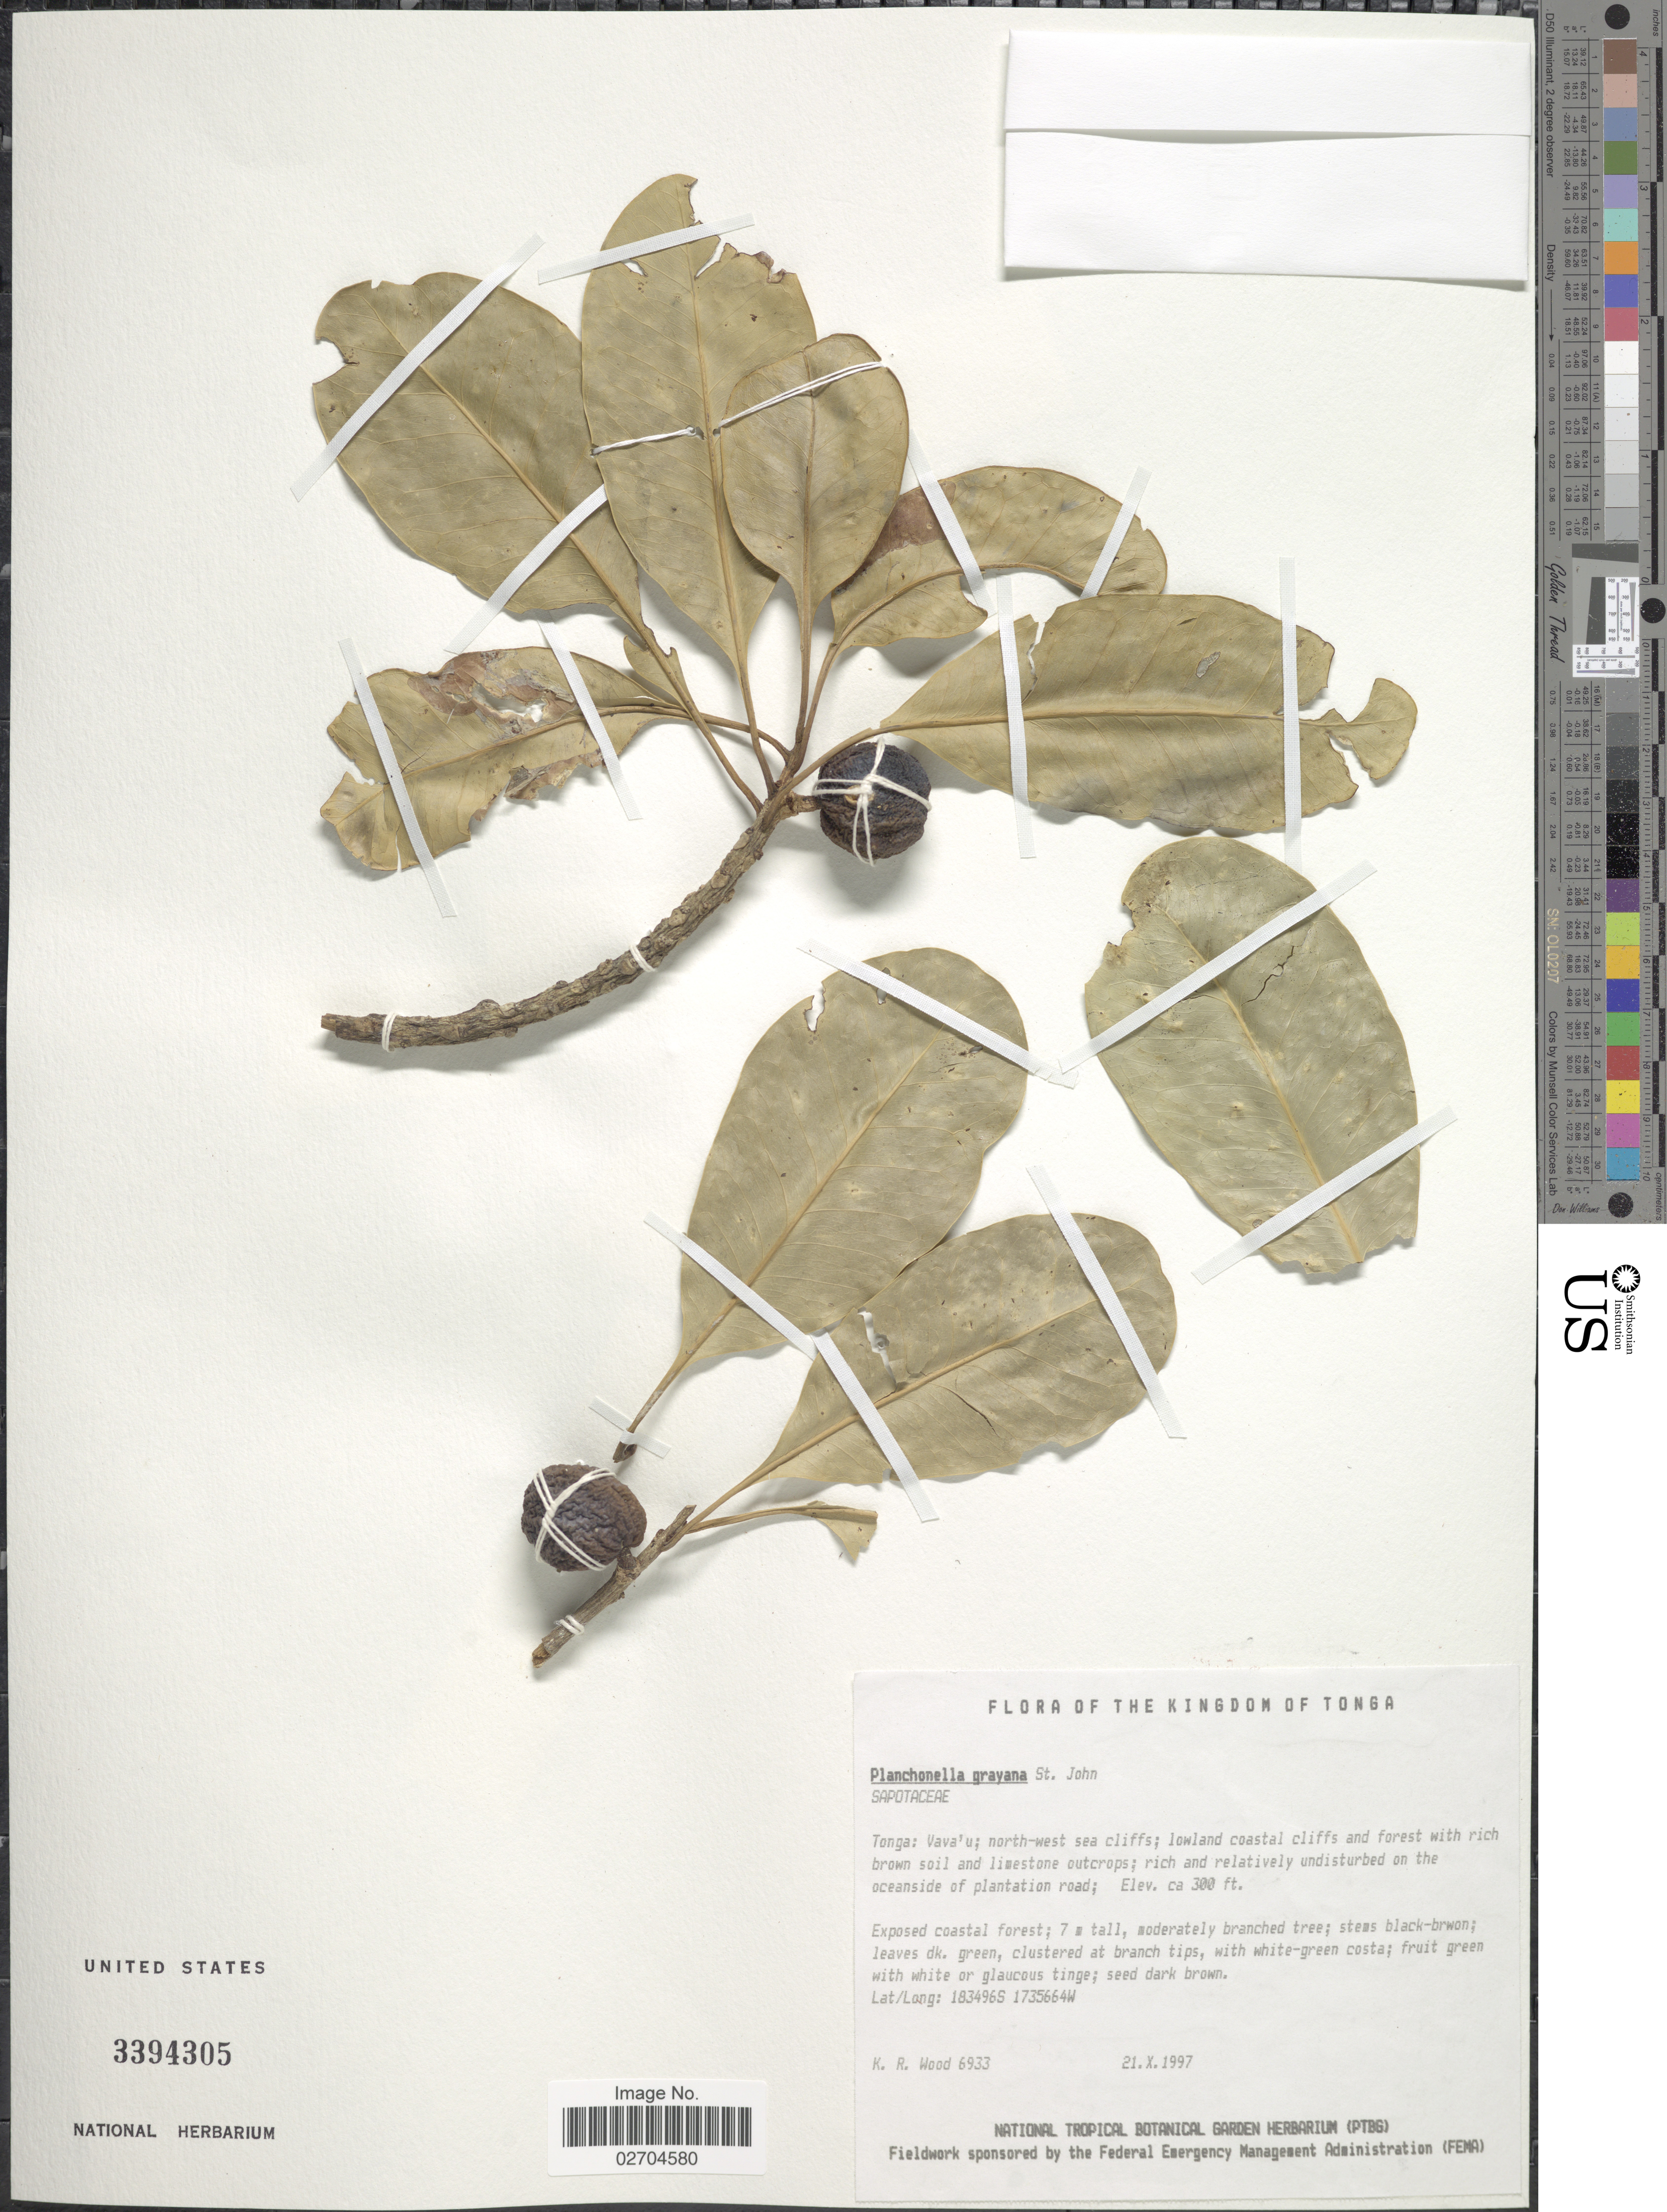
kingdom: Plantae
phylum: Tracheophyta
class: Magnoliopsida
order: Ericales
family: Sapotaceae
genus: Planchonella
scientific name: Planchonella grayana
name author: St. John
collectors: K. R. Wood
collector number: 6933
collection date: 1997-10-21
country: Tonga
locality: Vava'u; North-west sea cliffs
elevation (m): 91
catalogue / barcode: US 3394305